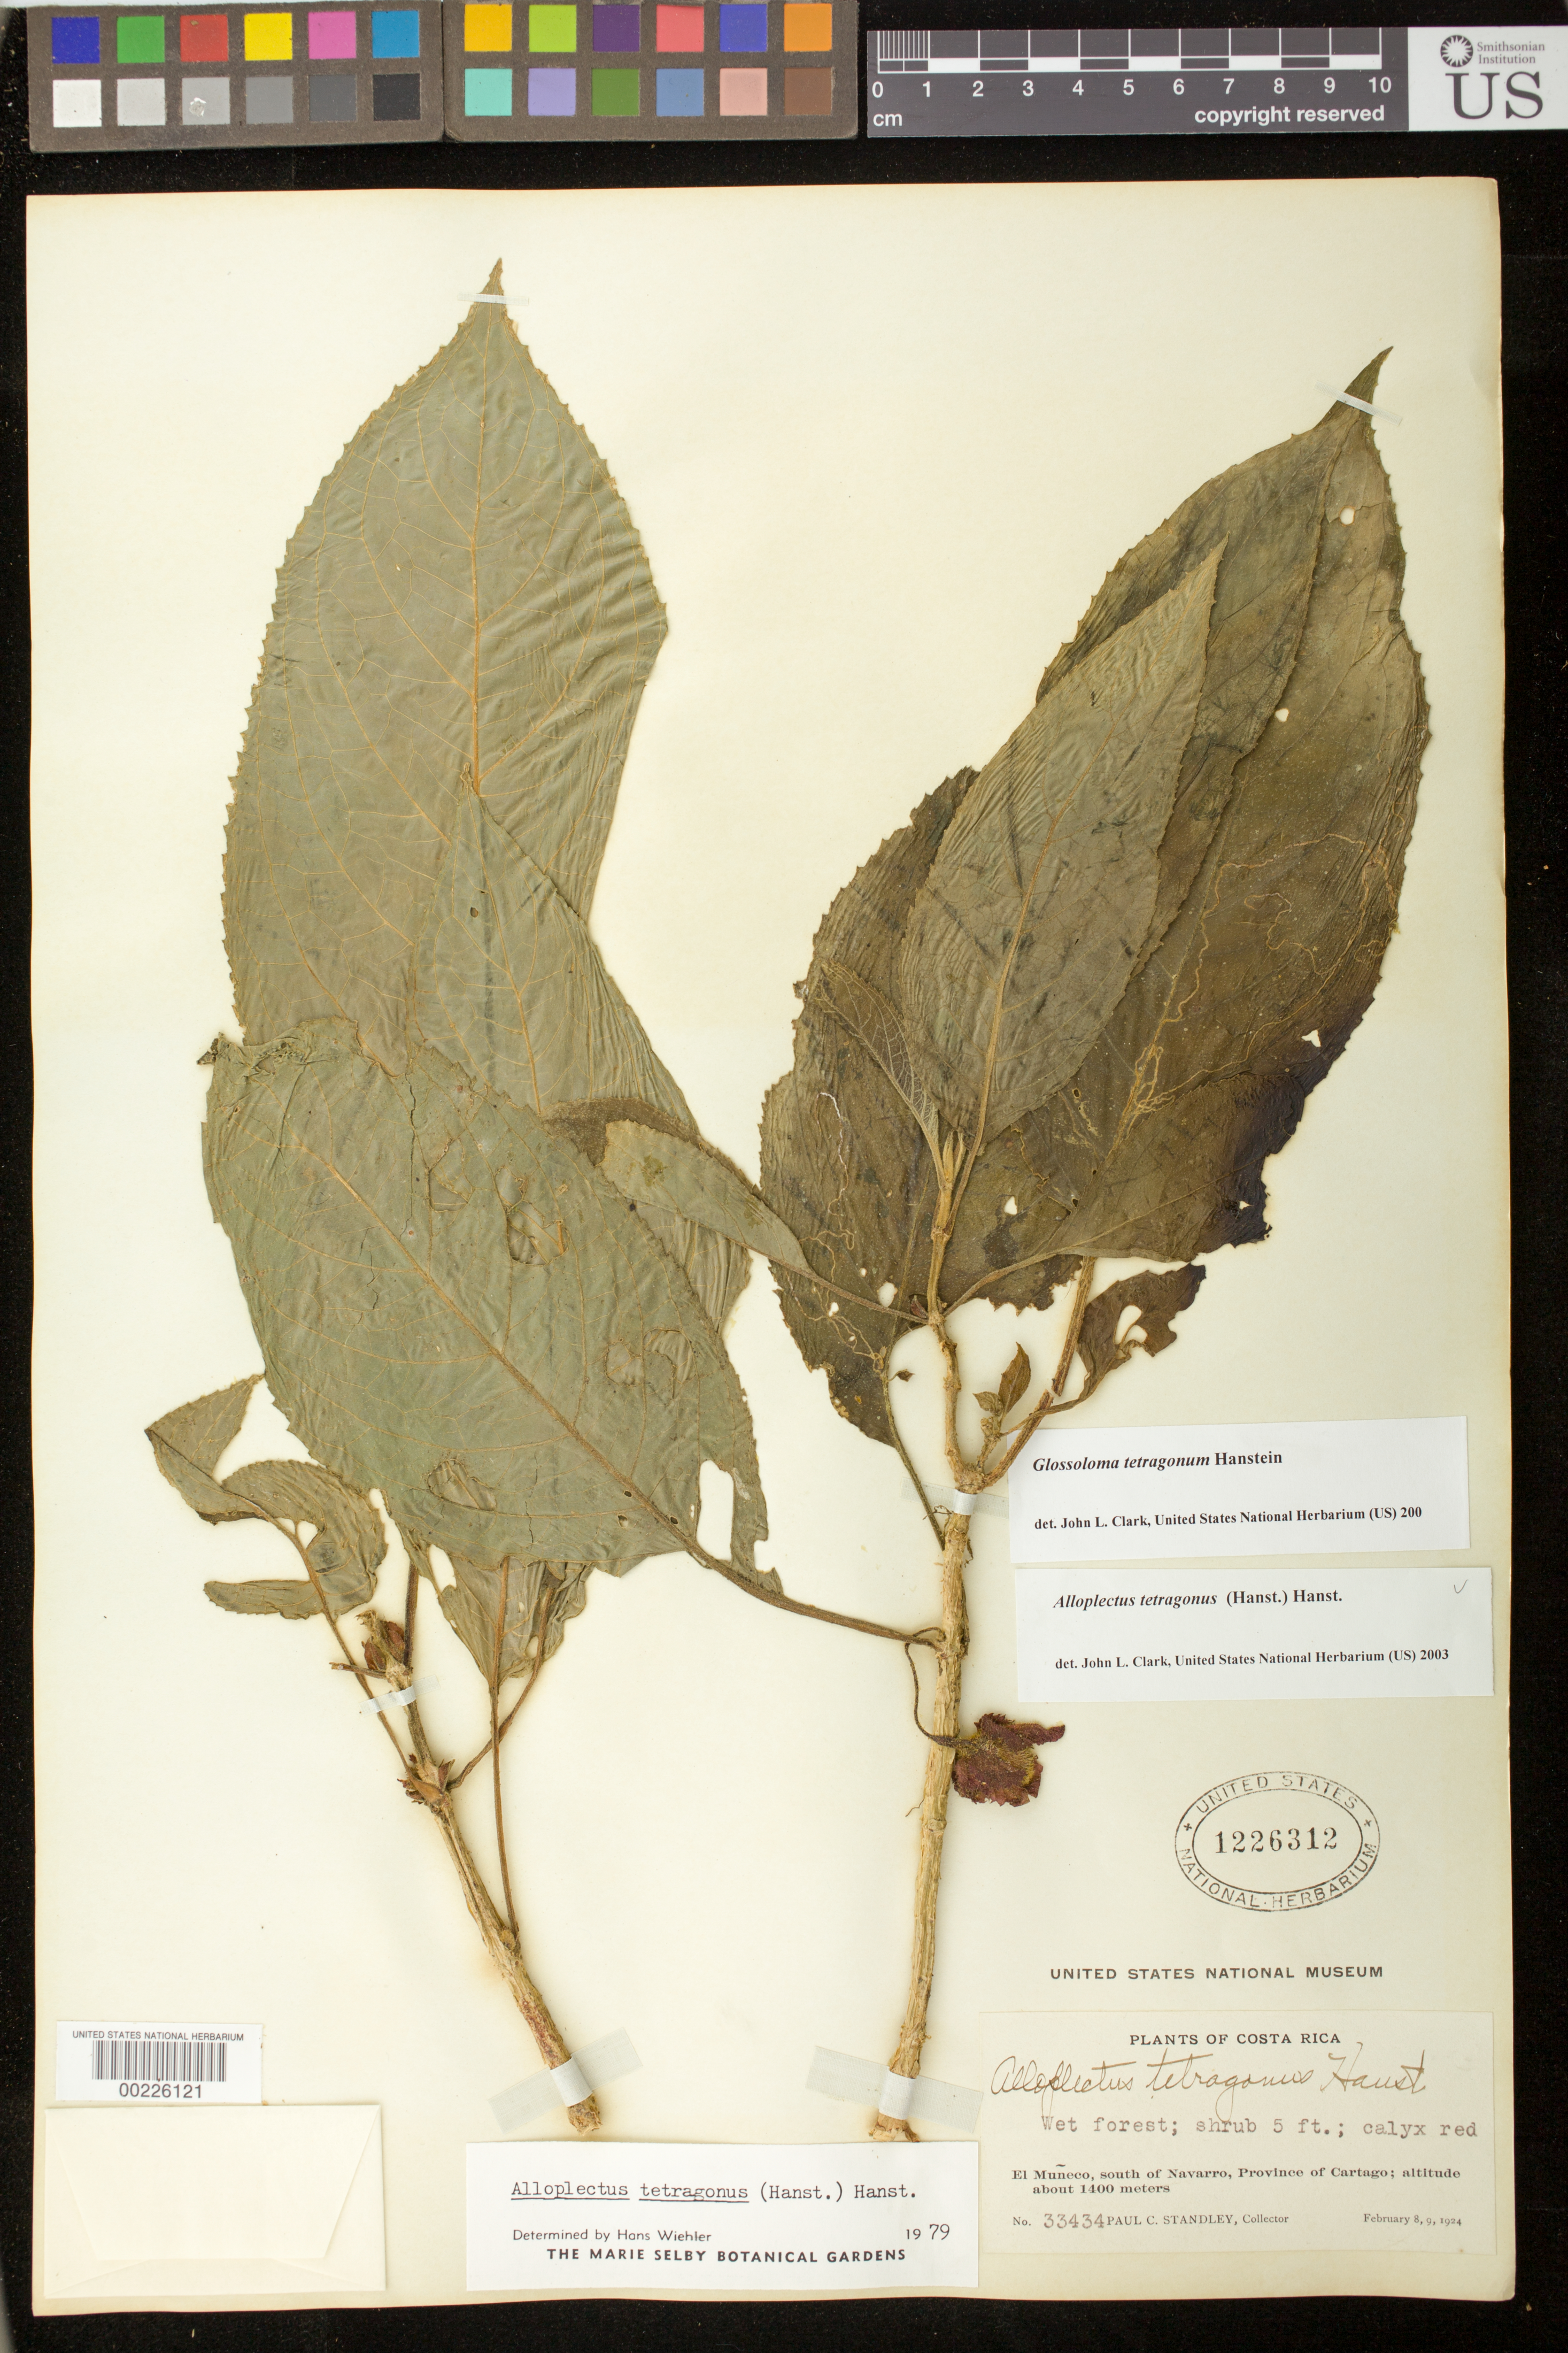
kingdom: Plantae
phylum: Tracheophyta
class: Magnoliopsida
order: Lamiales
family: Gesneriaceae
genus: Glossoloma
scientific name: Glossoloma tetragonum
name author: Hanst.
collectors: P. C. Standley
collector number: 33434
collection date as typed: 8-9 Feb 1924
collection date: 1924-02-08/1924-02-09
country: Costa Rica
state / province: Cartago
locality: El Muneco, S of Navarro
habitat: Wet forest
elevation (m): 1400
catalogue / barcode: US 1226312